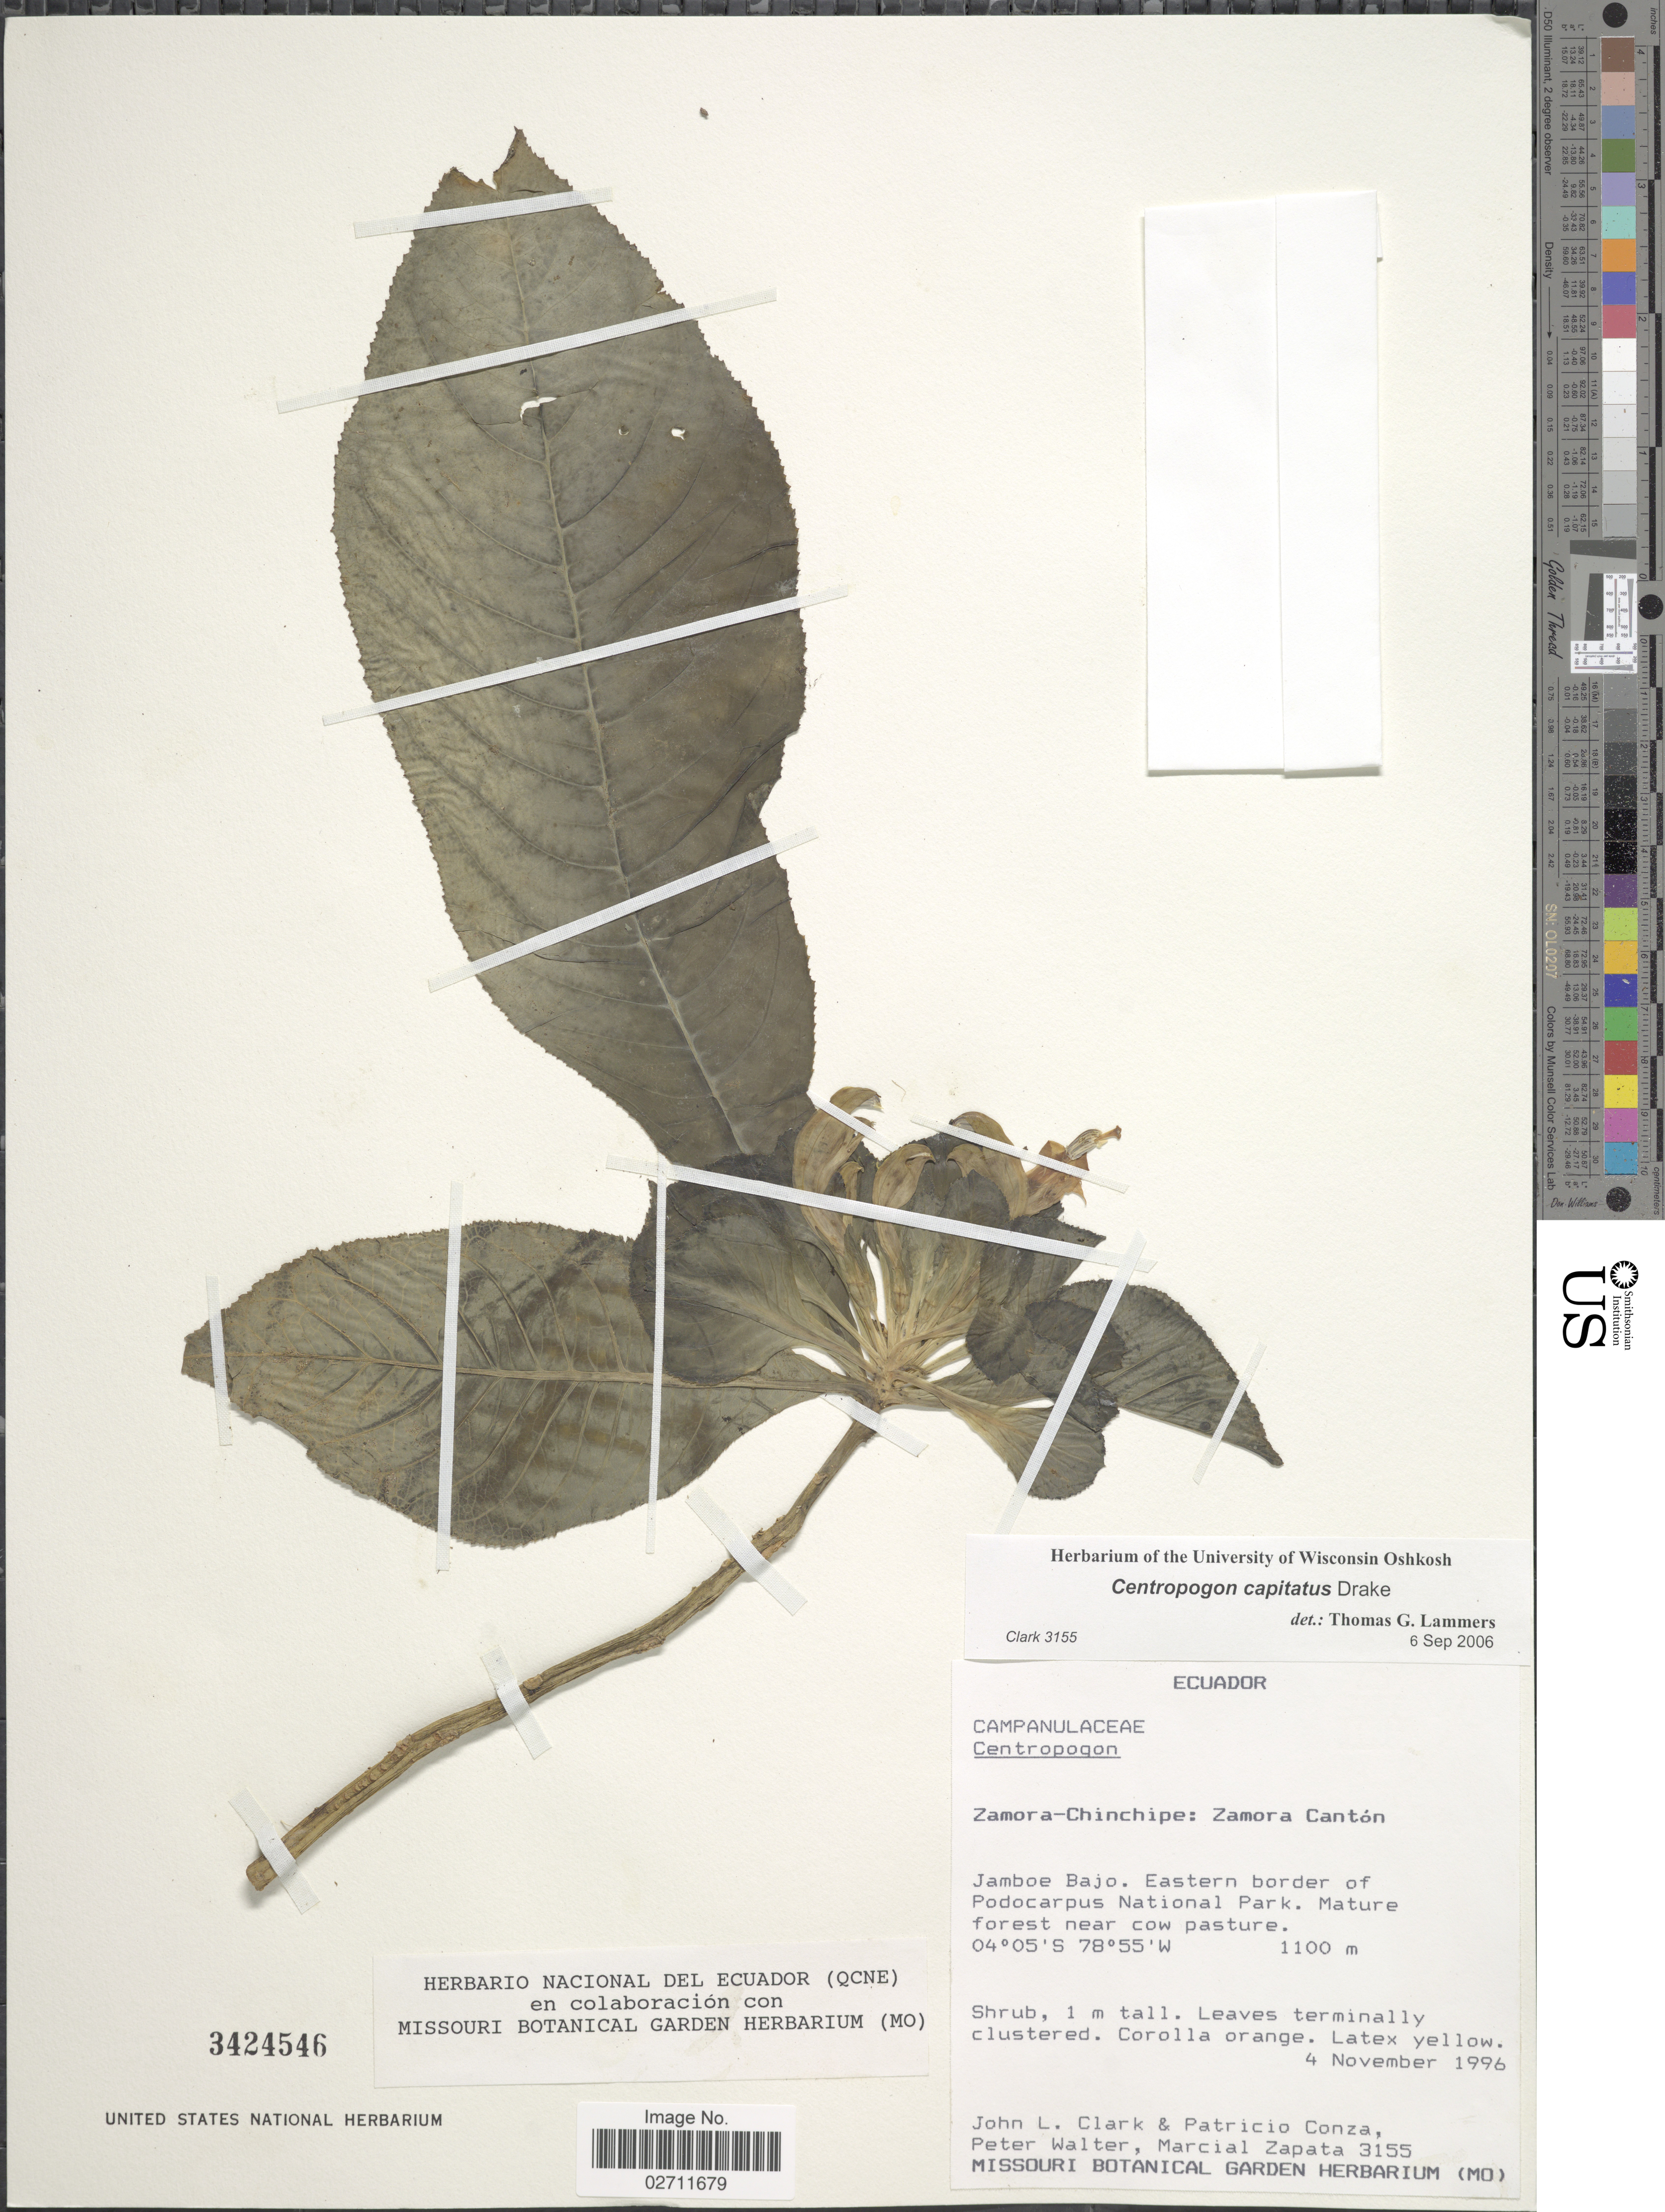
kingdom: Plantae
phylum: Tracheophyta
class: Magnoliopsida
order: Asterales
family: Campanulaceae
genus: Centropogon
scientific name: Centropogon capitatus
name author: Drake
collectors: J. L. Clark, P. Conza, P. Walter & M. Zapata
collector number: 3155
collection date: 1996-11-04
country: Ecuador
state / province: Zamora-Chinchipe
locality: Zamora Canton. Jamboe Bajo. Eastern border of Podocarpus National Park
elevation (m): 1100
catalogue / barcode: US 3424546